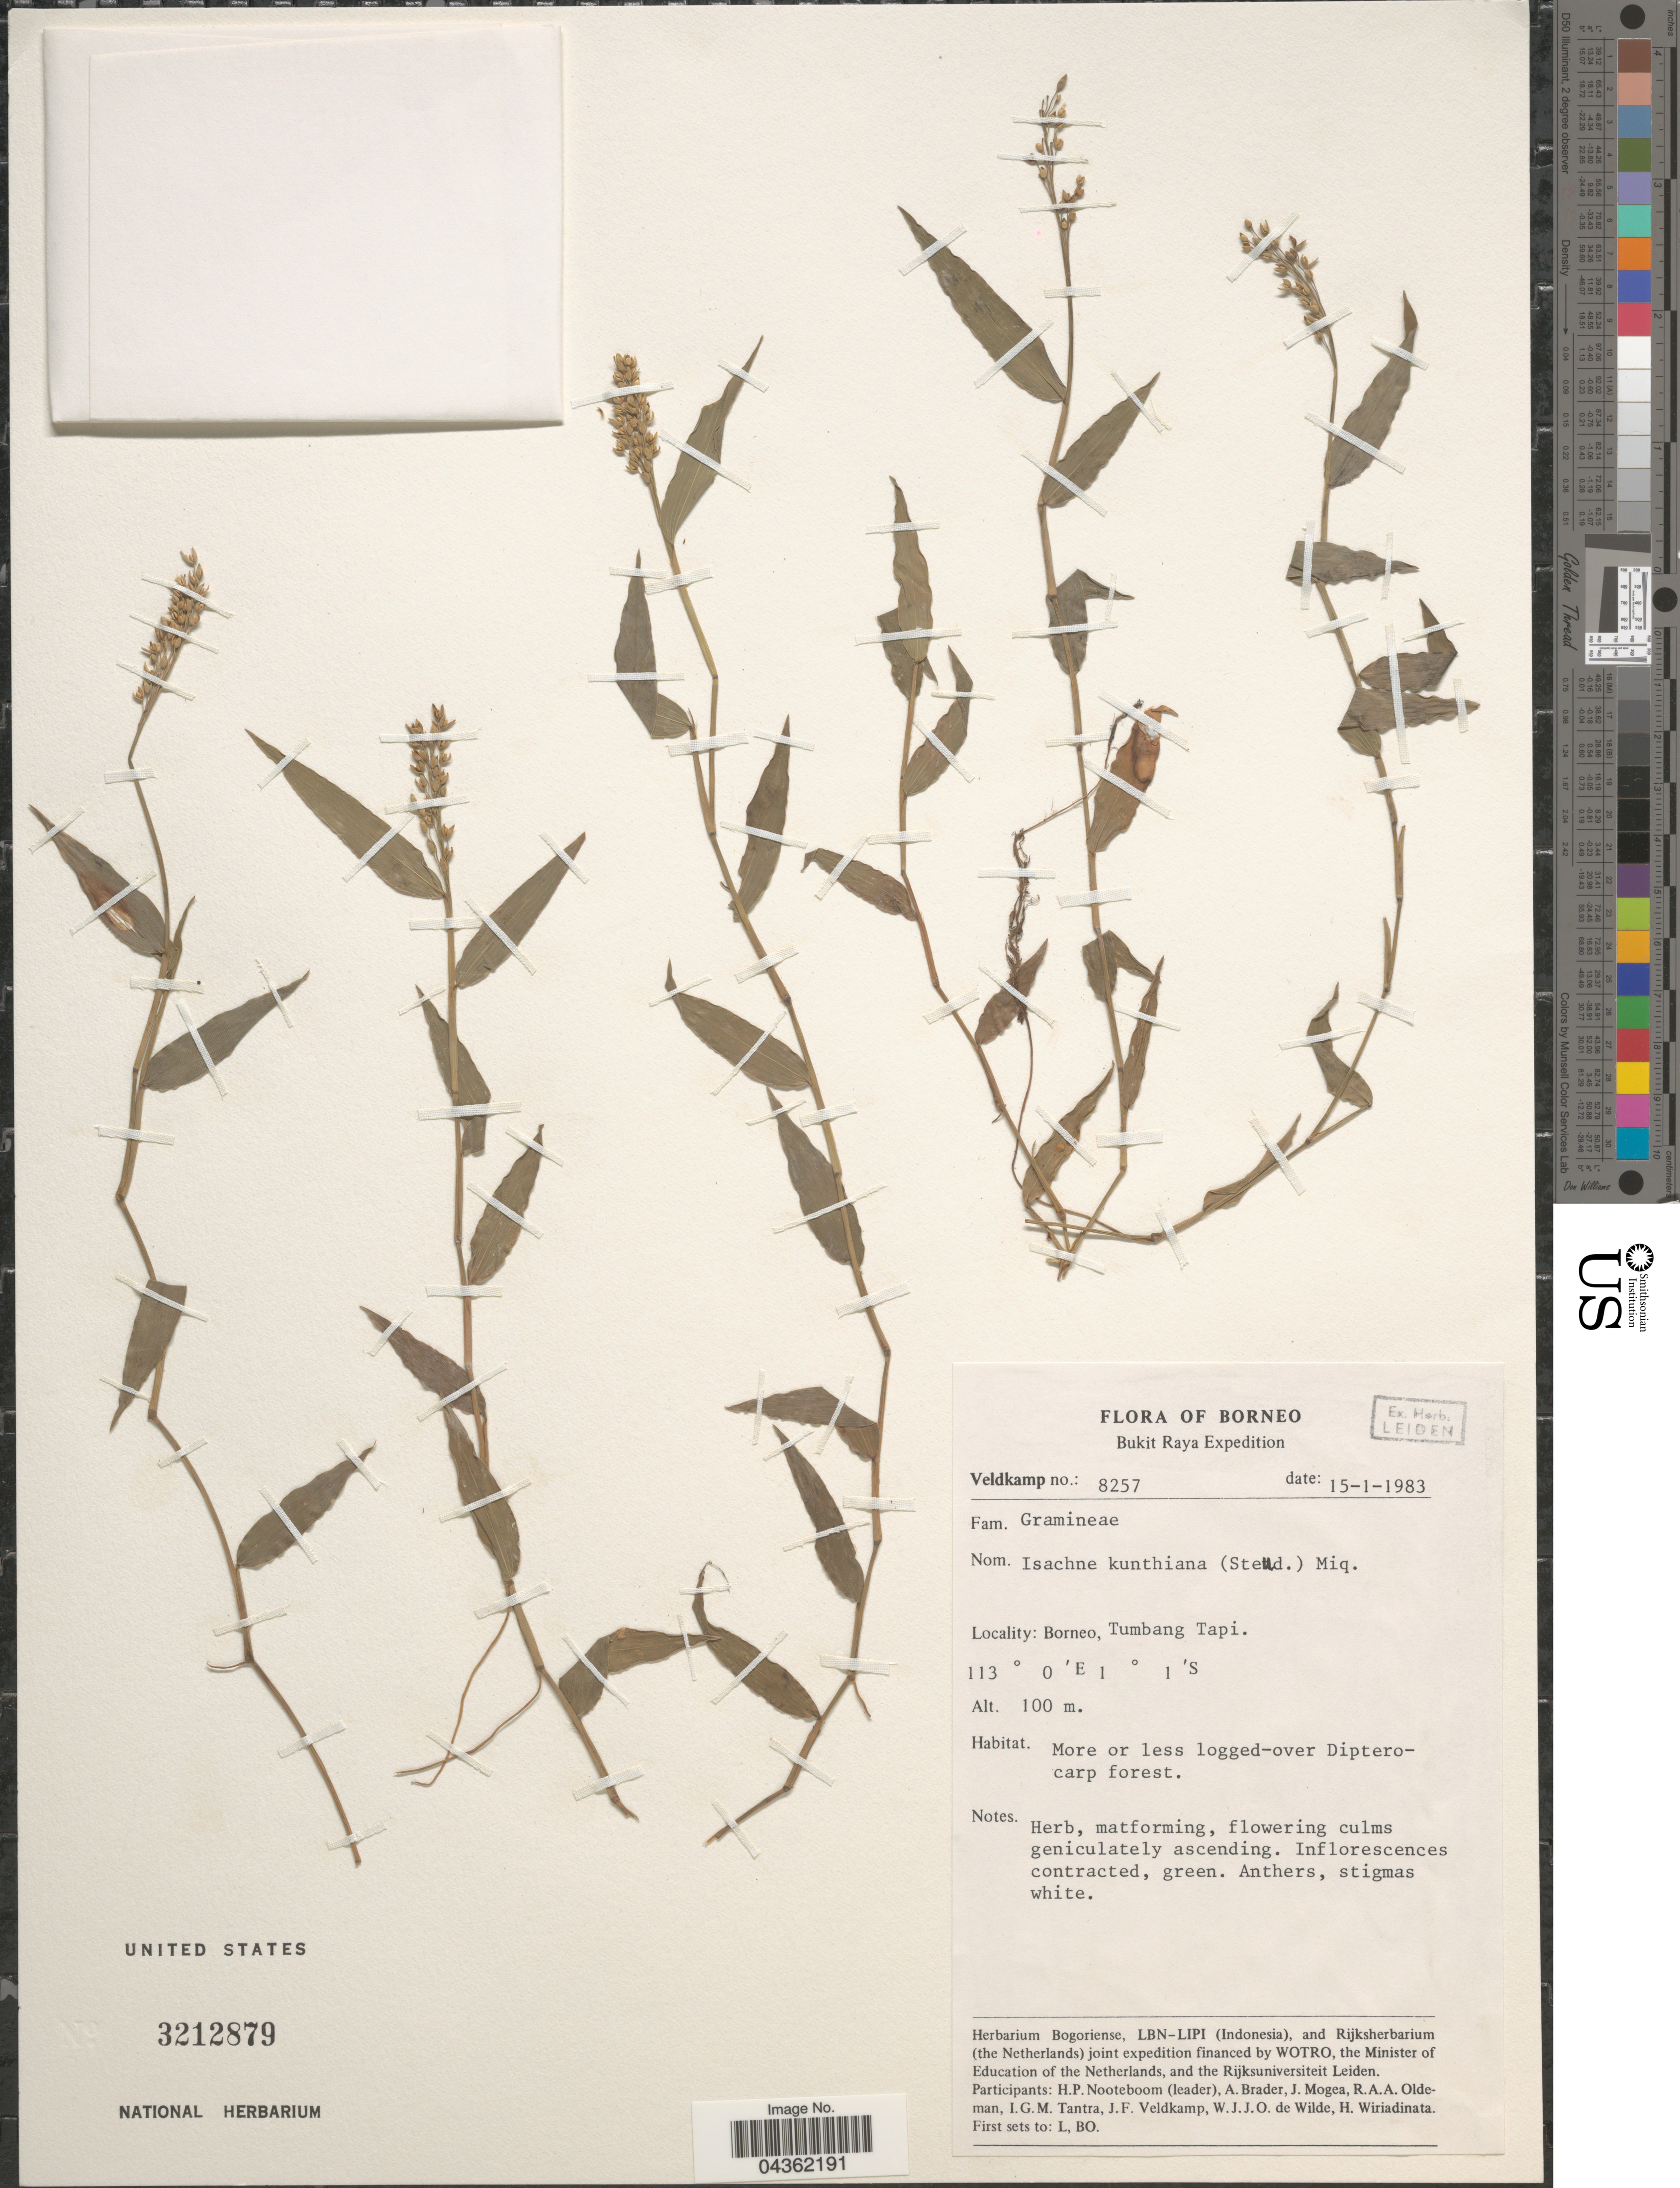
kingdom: Plantae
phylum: Tracheophyta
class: Liliopsida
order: Poales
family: Poaceae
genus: Isachne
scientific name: Isachne kunthiana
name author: (Wight & Arn. ex Steud.) Miq.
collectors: -. Veldkamp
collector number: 8257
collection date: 1983-01-15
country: Indonesia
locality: Borneo. Bukit Raya Expedition. Borneo, Tumbang Tapi.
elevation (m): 100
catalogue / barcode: US 3212879